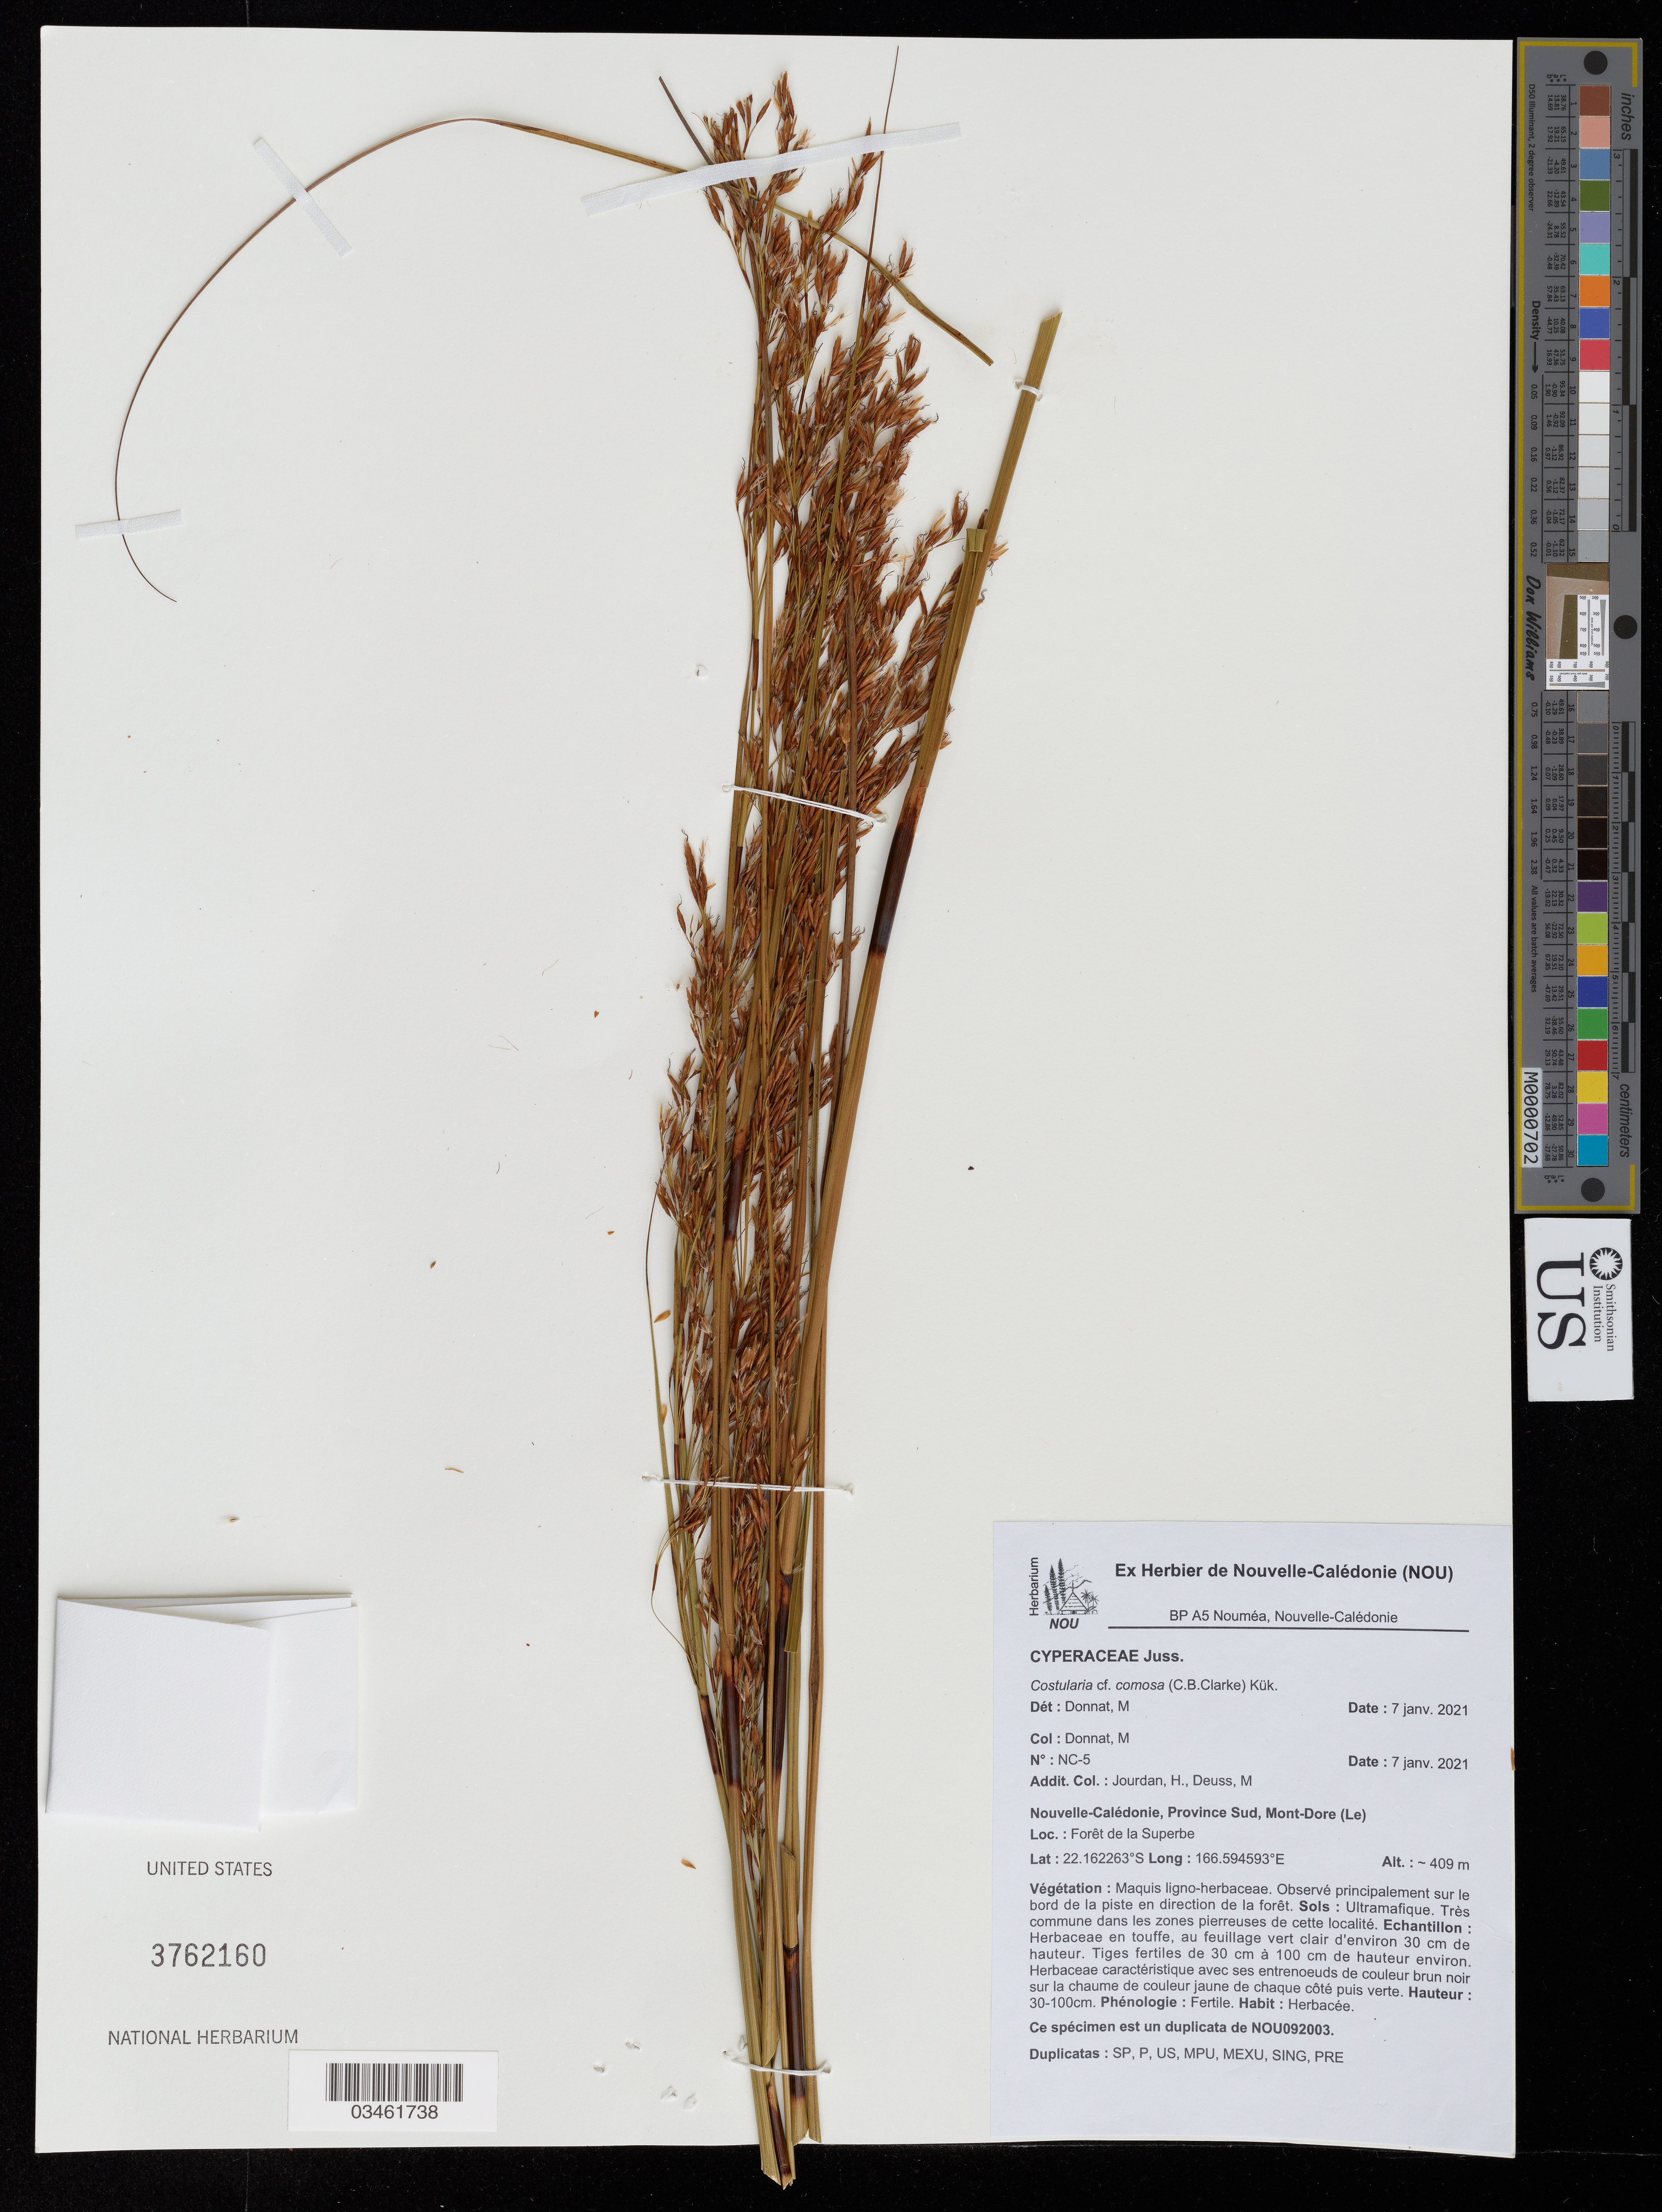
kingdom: Plantae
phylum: Tracheophyta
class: Liliopsida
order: Poales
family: Cyperaceae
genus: Tetraria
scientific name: Tetraria comosa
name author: (C.B. Clarke) T. Koyama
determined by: Strong, Mark T., (BOT), Smithsonian Institution - National Museum of Natural History (UNITED STATES)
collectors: M. Donnat, H. Jourdan & M. Deuss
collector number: NC-5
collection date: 2021-01-07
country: New Caledonia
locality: Province Sud, Mont-Dore (Le). Forêt de la Superbe.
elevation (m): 409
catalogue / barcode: US 3762160